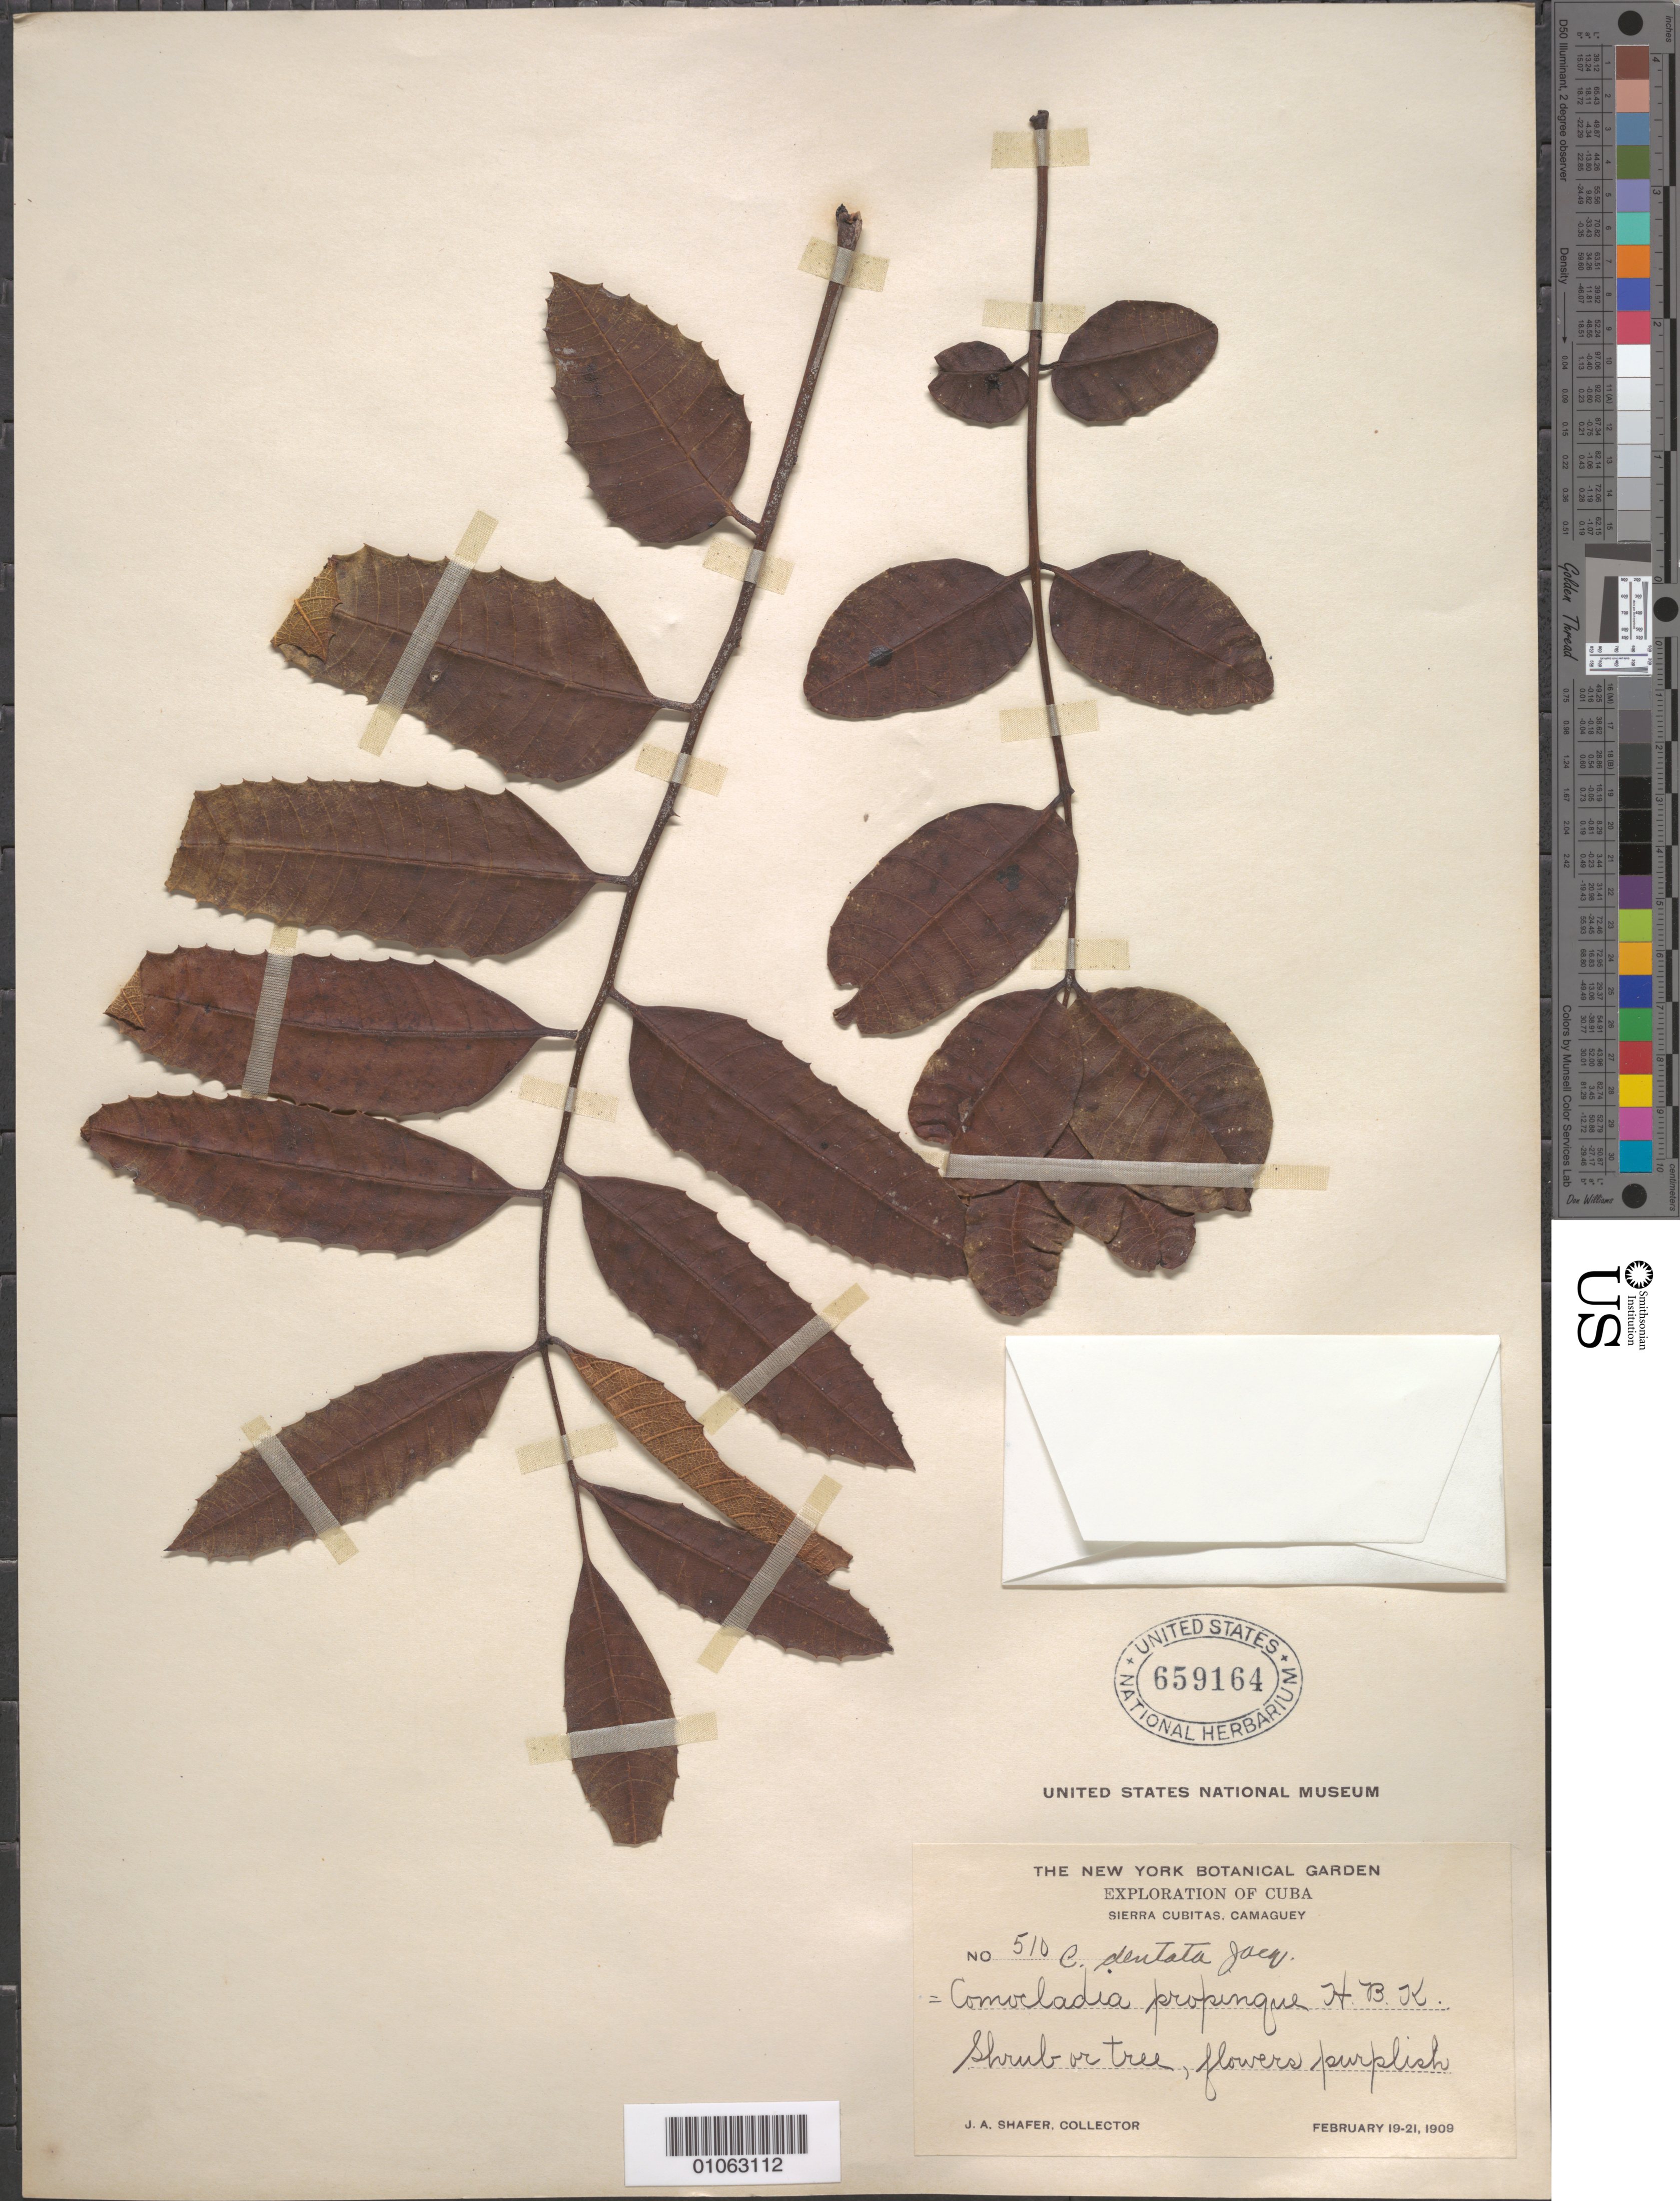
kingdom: Plantae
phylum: Tracheophyta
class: Magnoliopsida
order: Sapindales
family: Anacardiaceae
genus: Comocladia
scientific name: Comocladia propinqua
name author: Kunth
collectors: J. A. Shafer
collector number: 510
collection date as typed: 19 Feb 1909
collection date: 1909-02-19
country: Cuba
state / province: Camagüey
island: Cuba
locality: Sierra de Cubitas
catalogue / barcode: US 659164